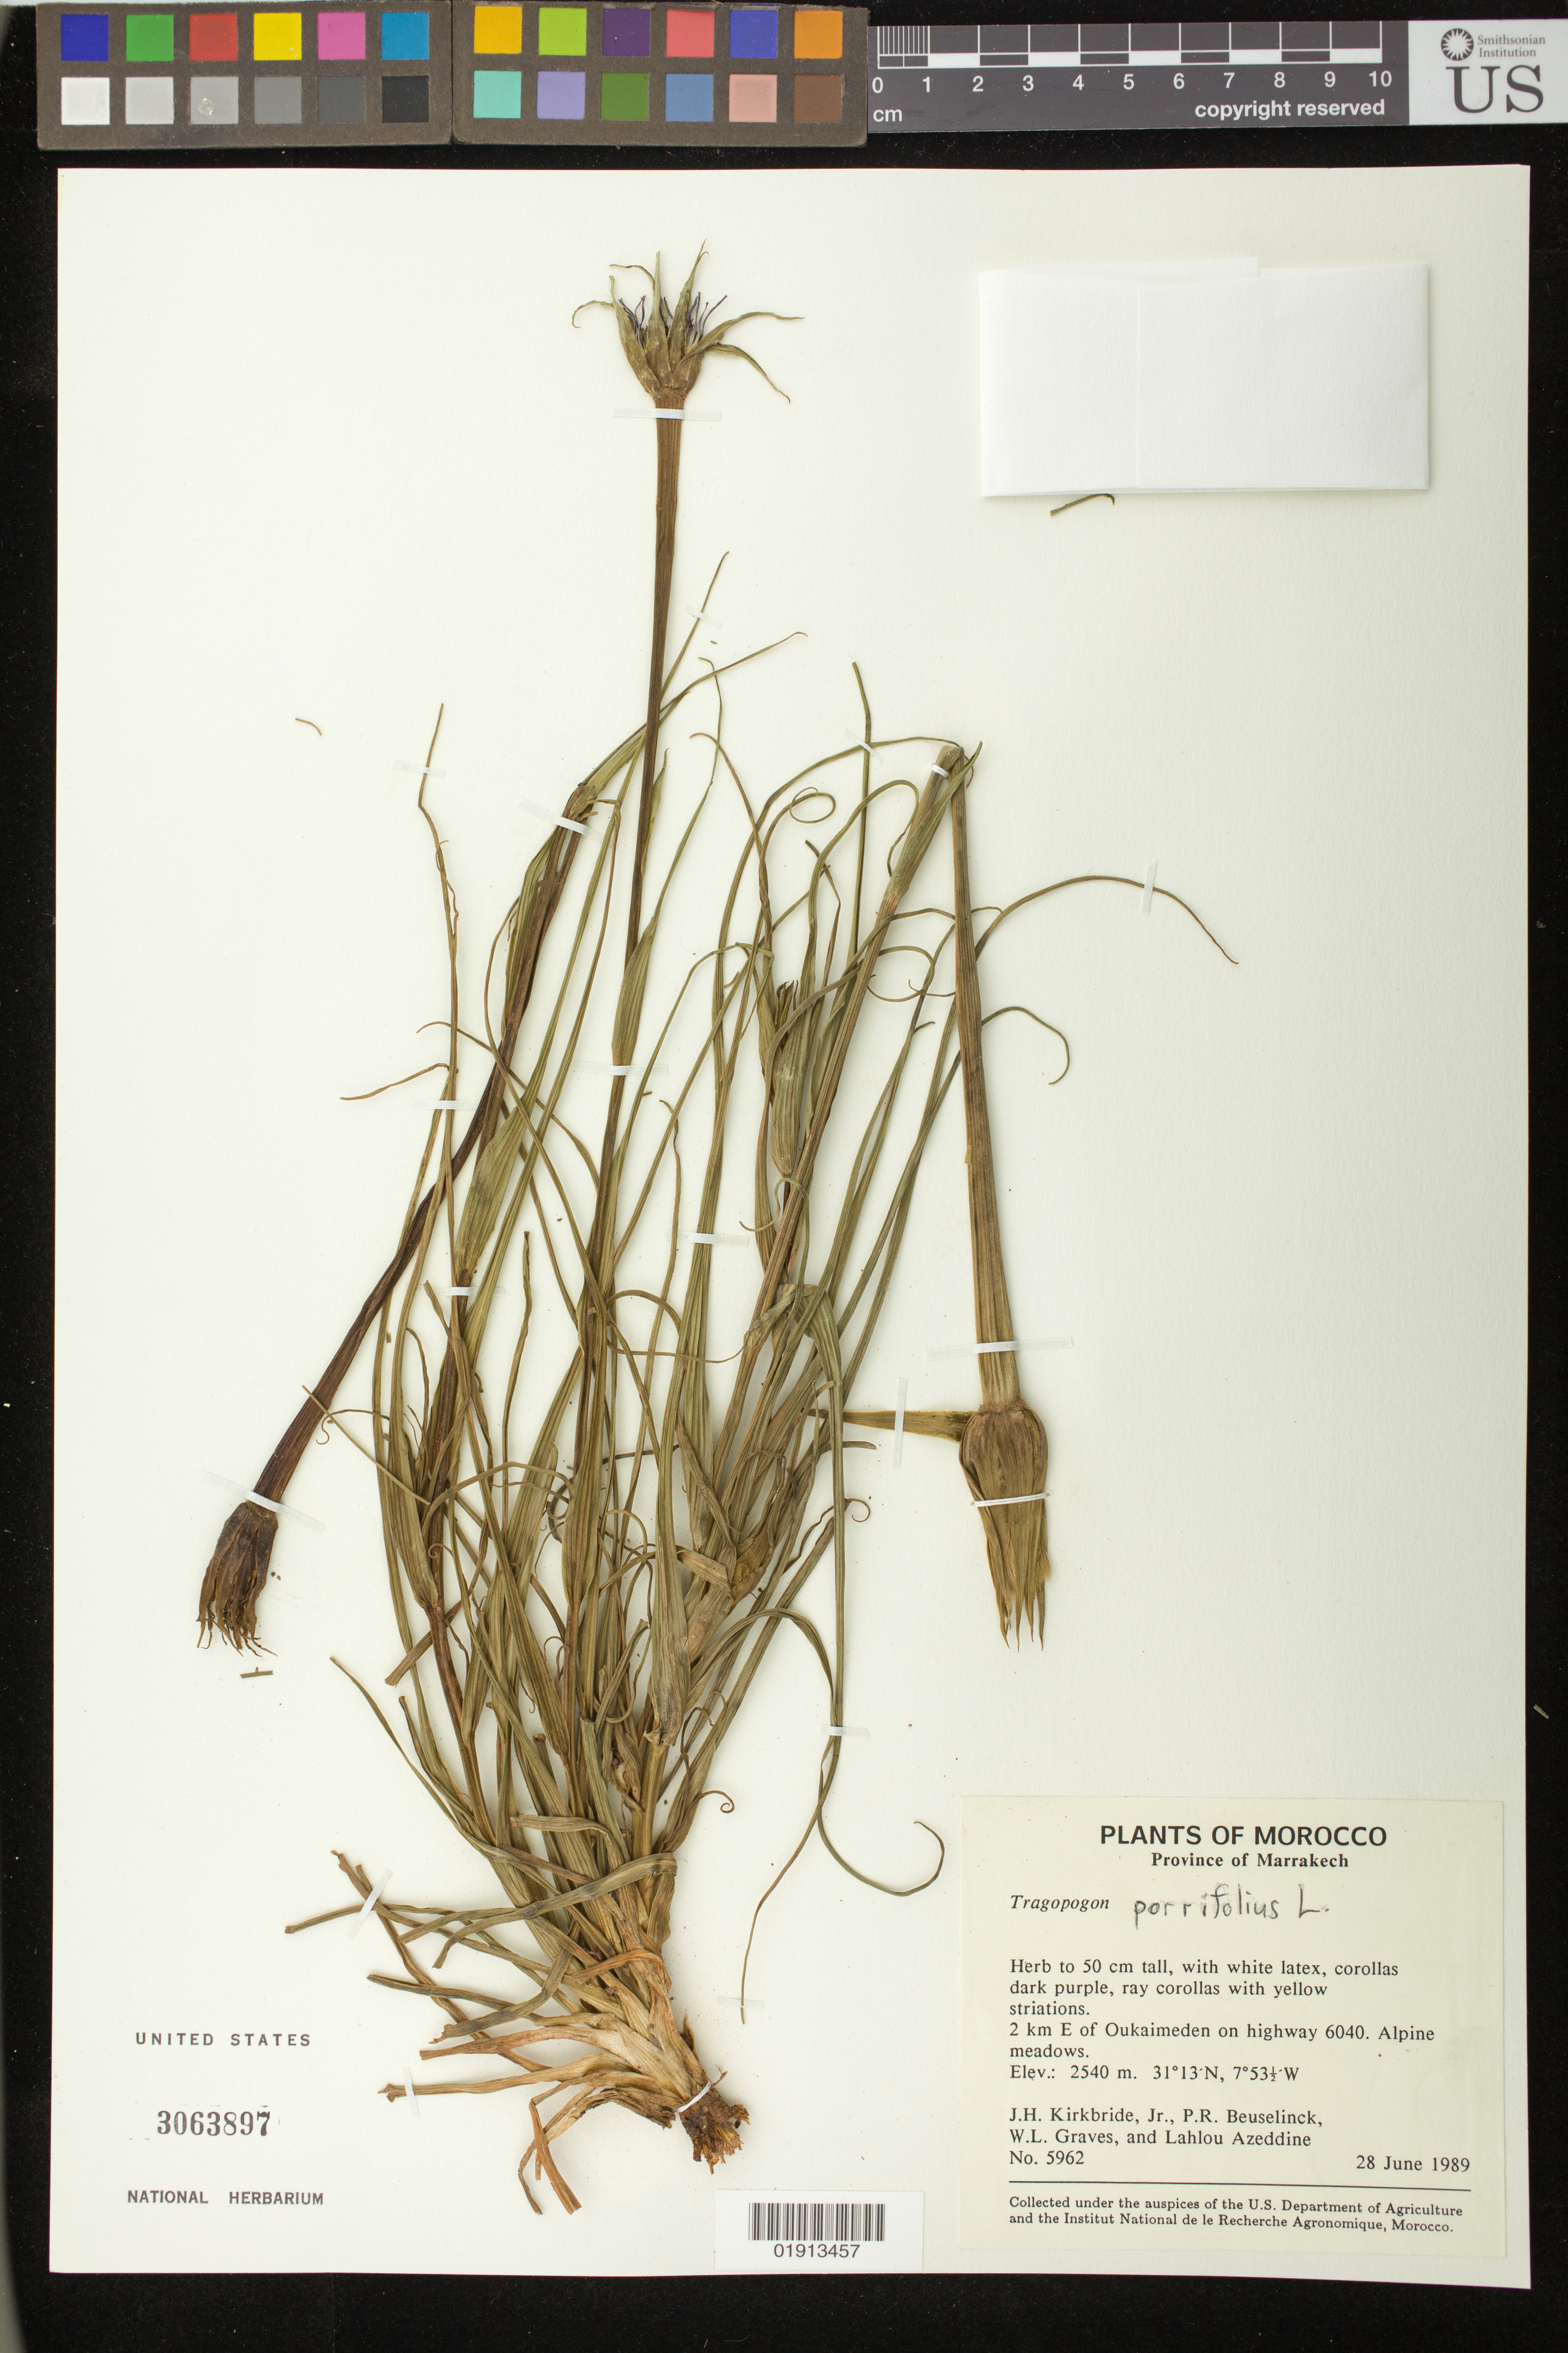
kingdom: Plantae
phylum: Tracheophyta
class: Magnoliopsida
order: Asterales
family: Asteraceae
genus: Tragopogon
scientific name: Tragopogon porrifolius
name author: L.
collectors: J. H. Kirkbride, P. Beuselinck, W. Graves & L. Azeddine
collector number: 5962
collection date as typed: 28 June 1989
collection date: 1989-06-28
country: Morocco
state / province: Marrakech-Tensift-Al Haouz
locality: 2 km E of Oukaimeden on highway 6040.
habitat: Alpine meadows.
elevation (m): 2450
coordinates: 31 13 N, 7 53.5 W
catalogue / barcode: US 3063897